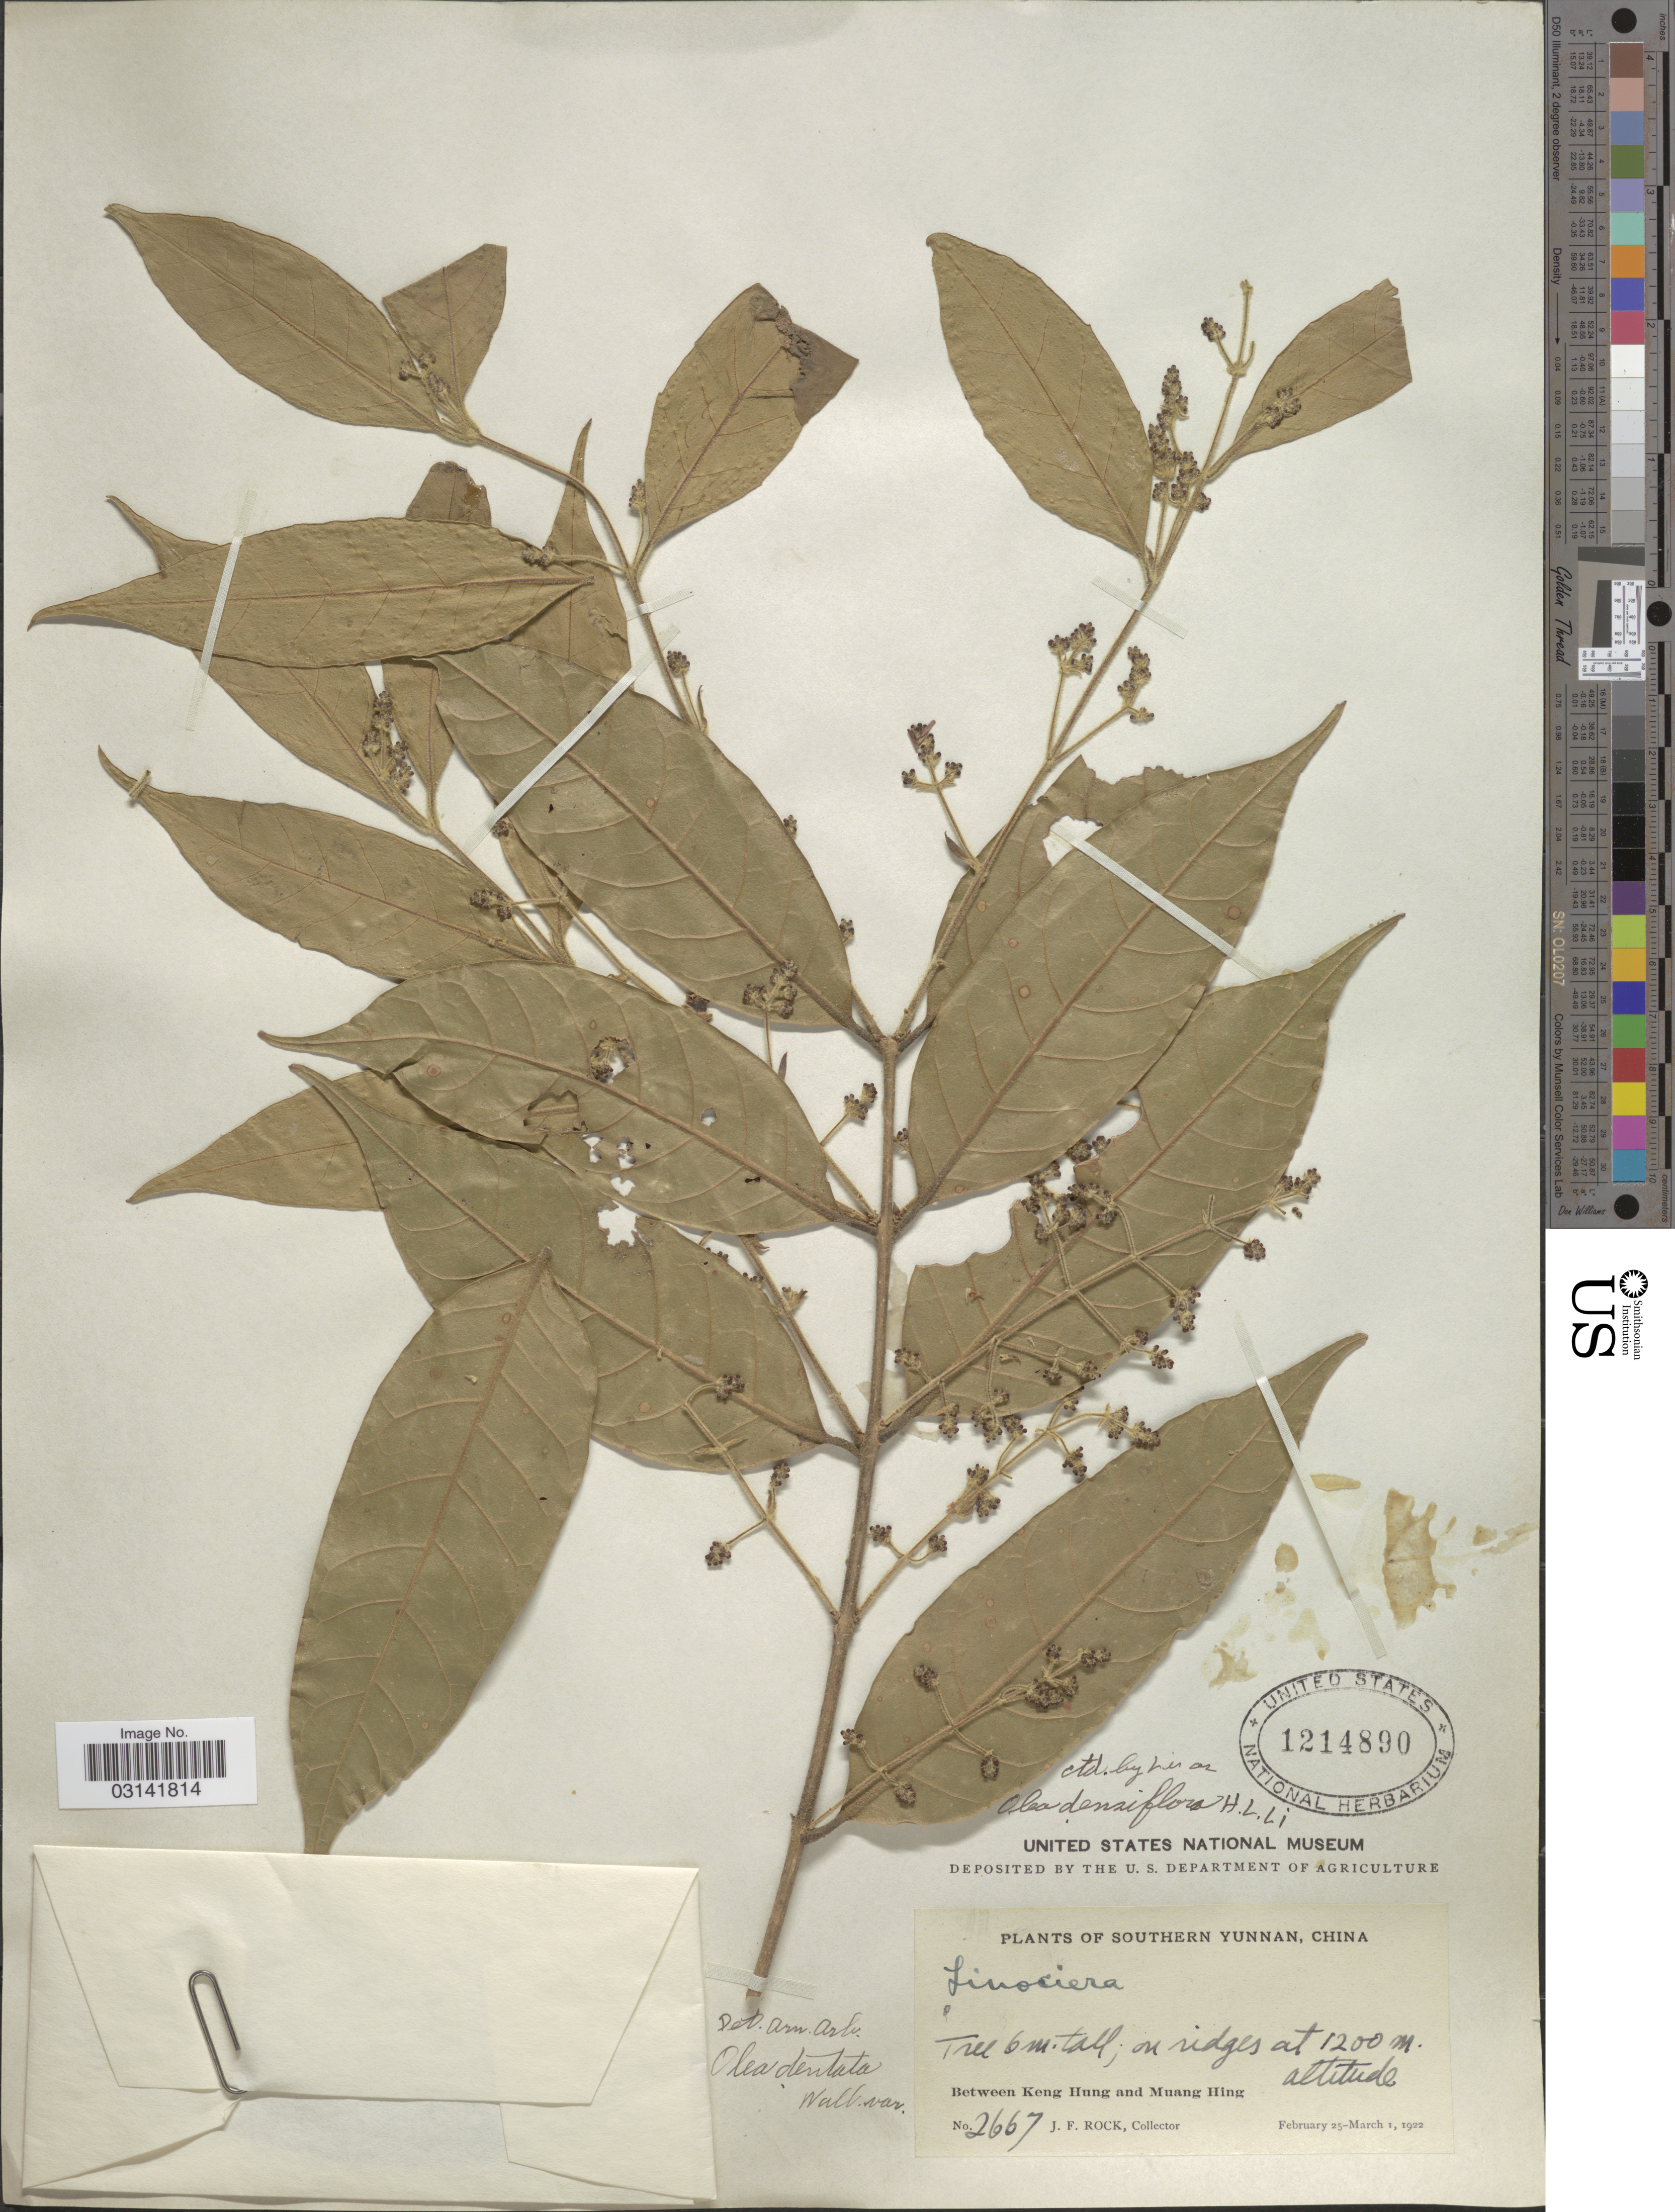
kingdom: Plantae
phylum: Tracheophyta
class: Magnoliopsida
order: Lamiales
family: Oleaceae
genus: Olea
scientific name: Olea densiflora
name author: H.L. Li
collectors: J. Rock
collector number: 2667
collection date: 1922-02-25/1922-03-01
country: China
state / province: Yunnan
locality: Southern Yunnan, Between Keng Hung and Muang Hing.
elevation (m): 1200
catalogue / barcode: US 1214890